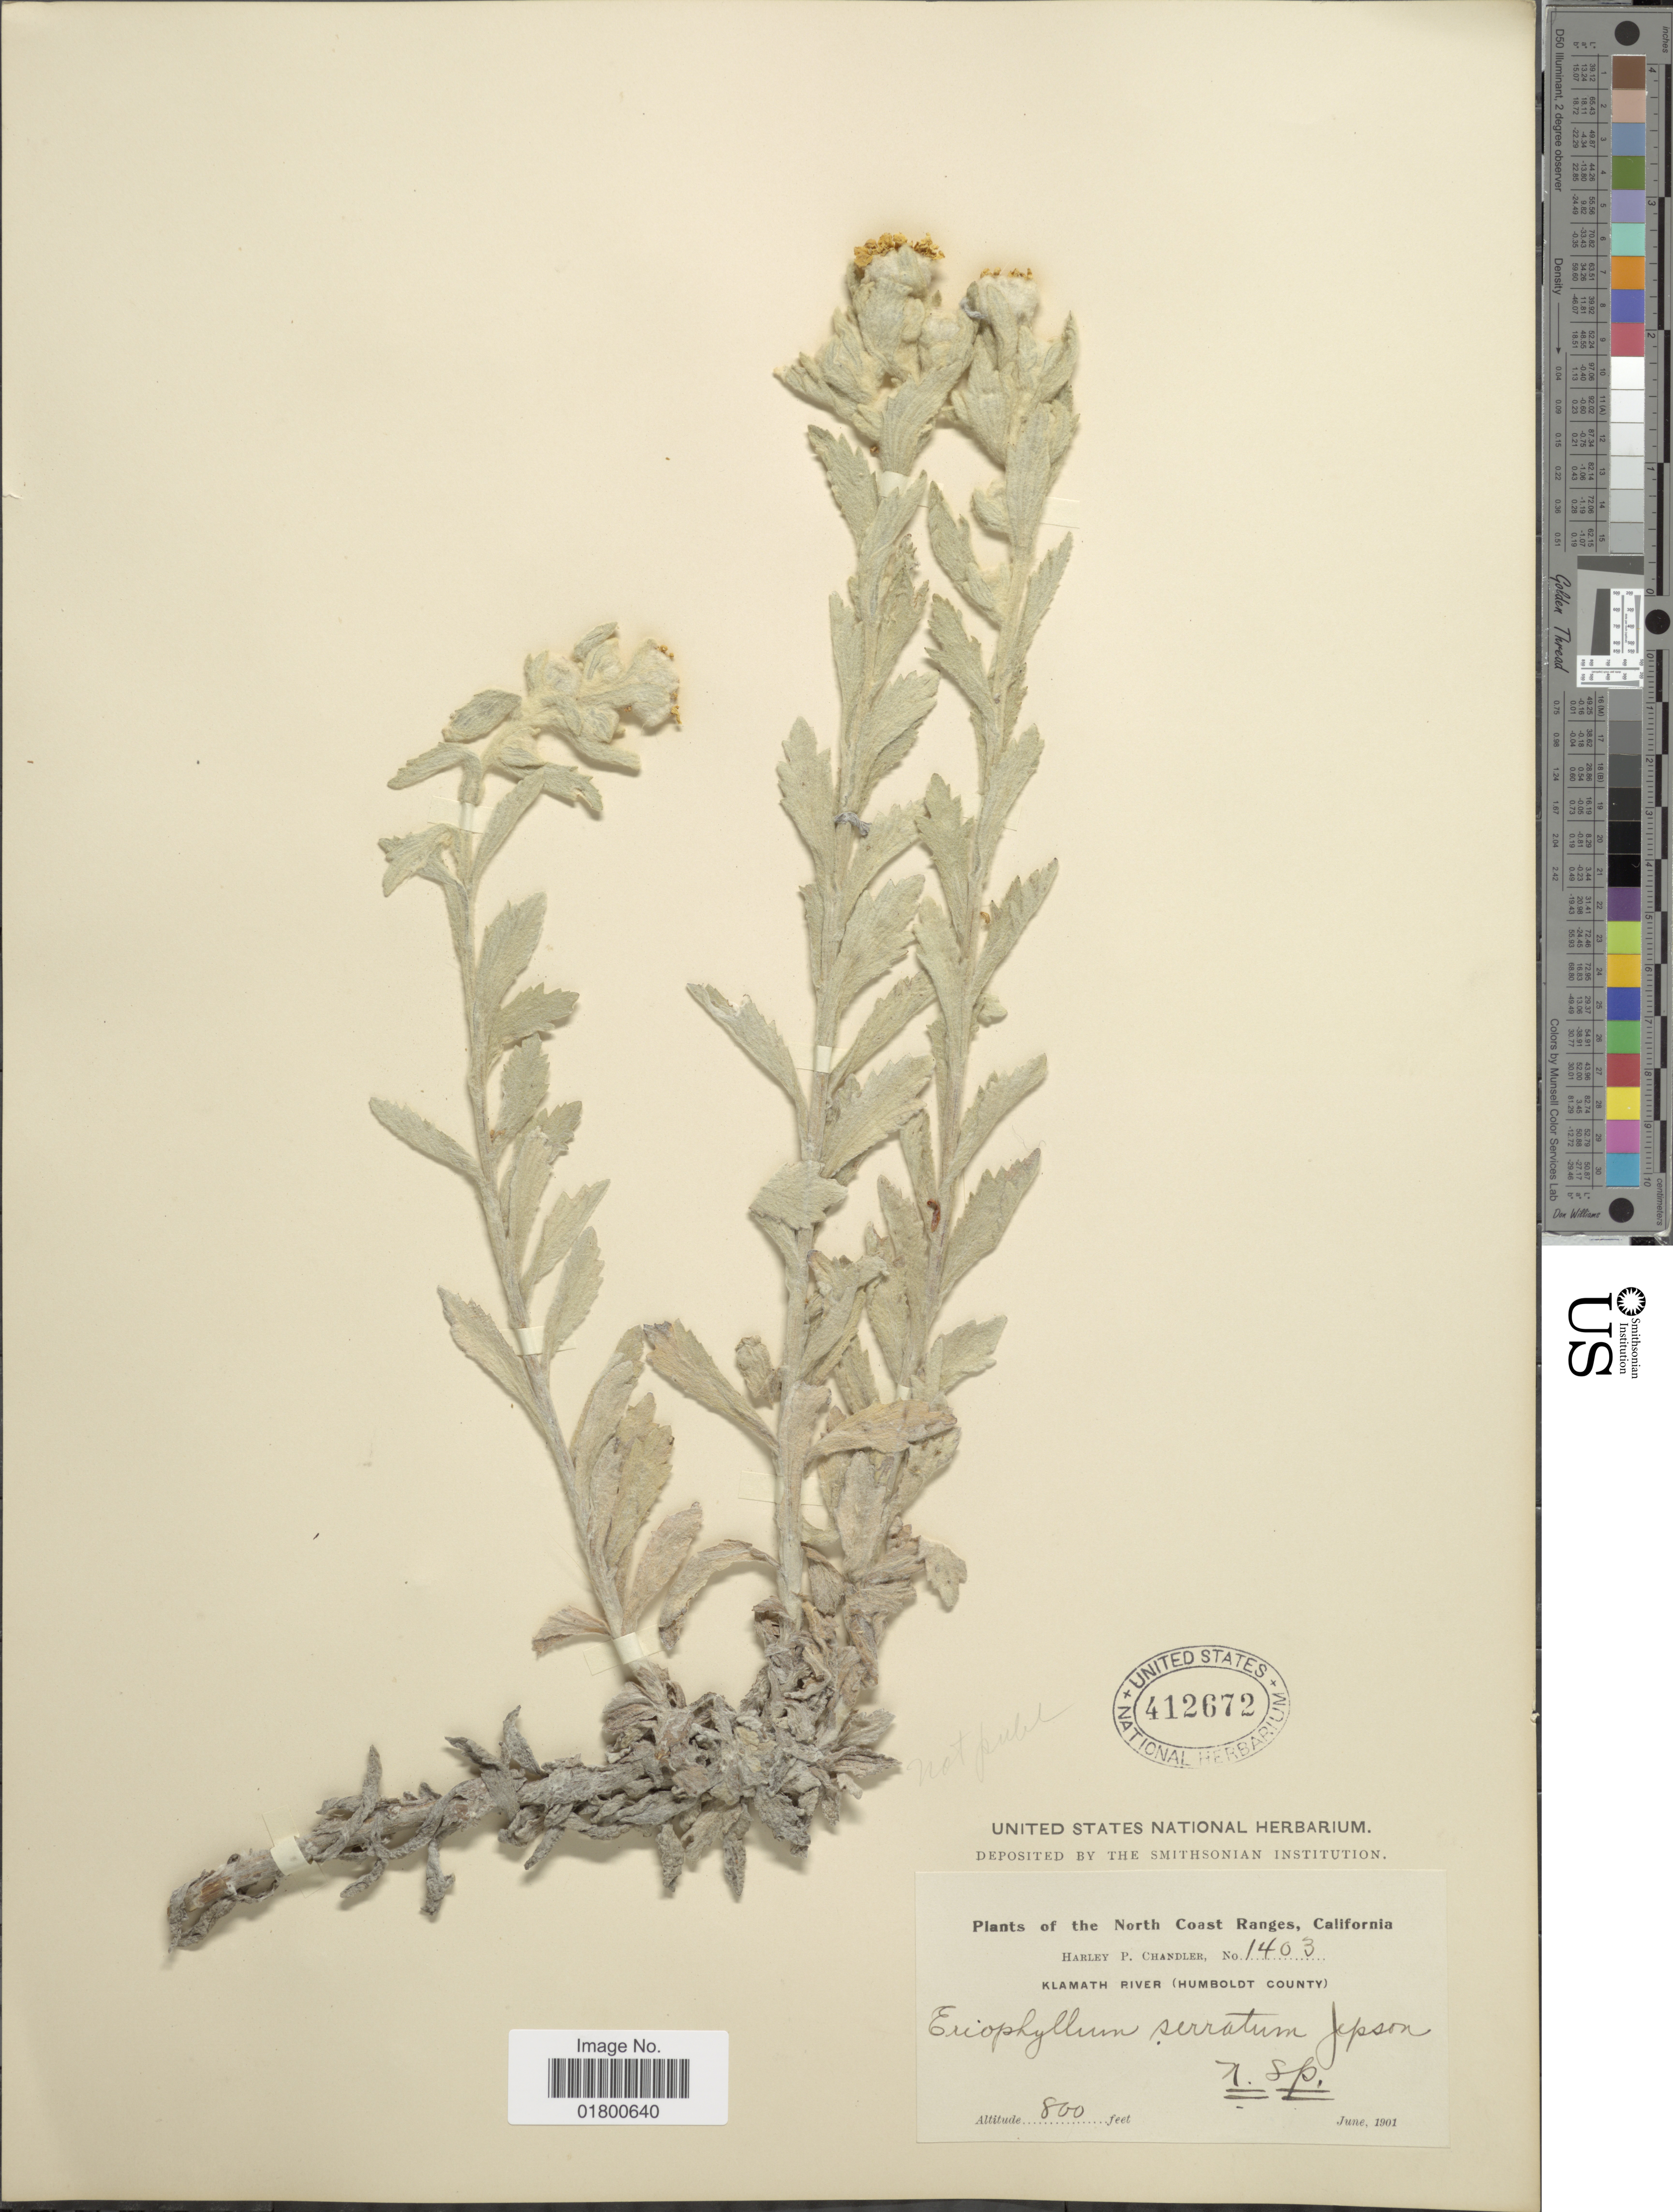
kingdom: Plantae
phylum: Tracheophyta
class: Magnoliopsida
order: Asterales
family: Asteraceae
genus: Eriophyllum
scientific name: Eriophyllum sp.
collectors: H. Chandler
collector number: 1403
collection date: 1901-06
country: United States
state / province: California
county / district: Humboldt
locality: The North Coast Range, California, Klamath River (Humboldt County)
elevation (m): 244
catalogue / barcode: US 412672